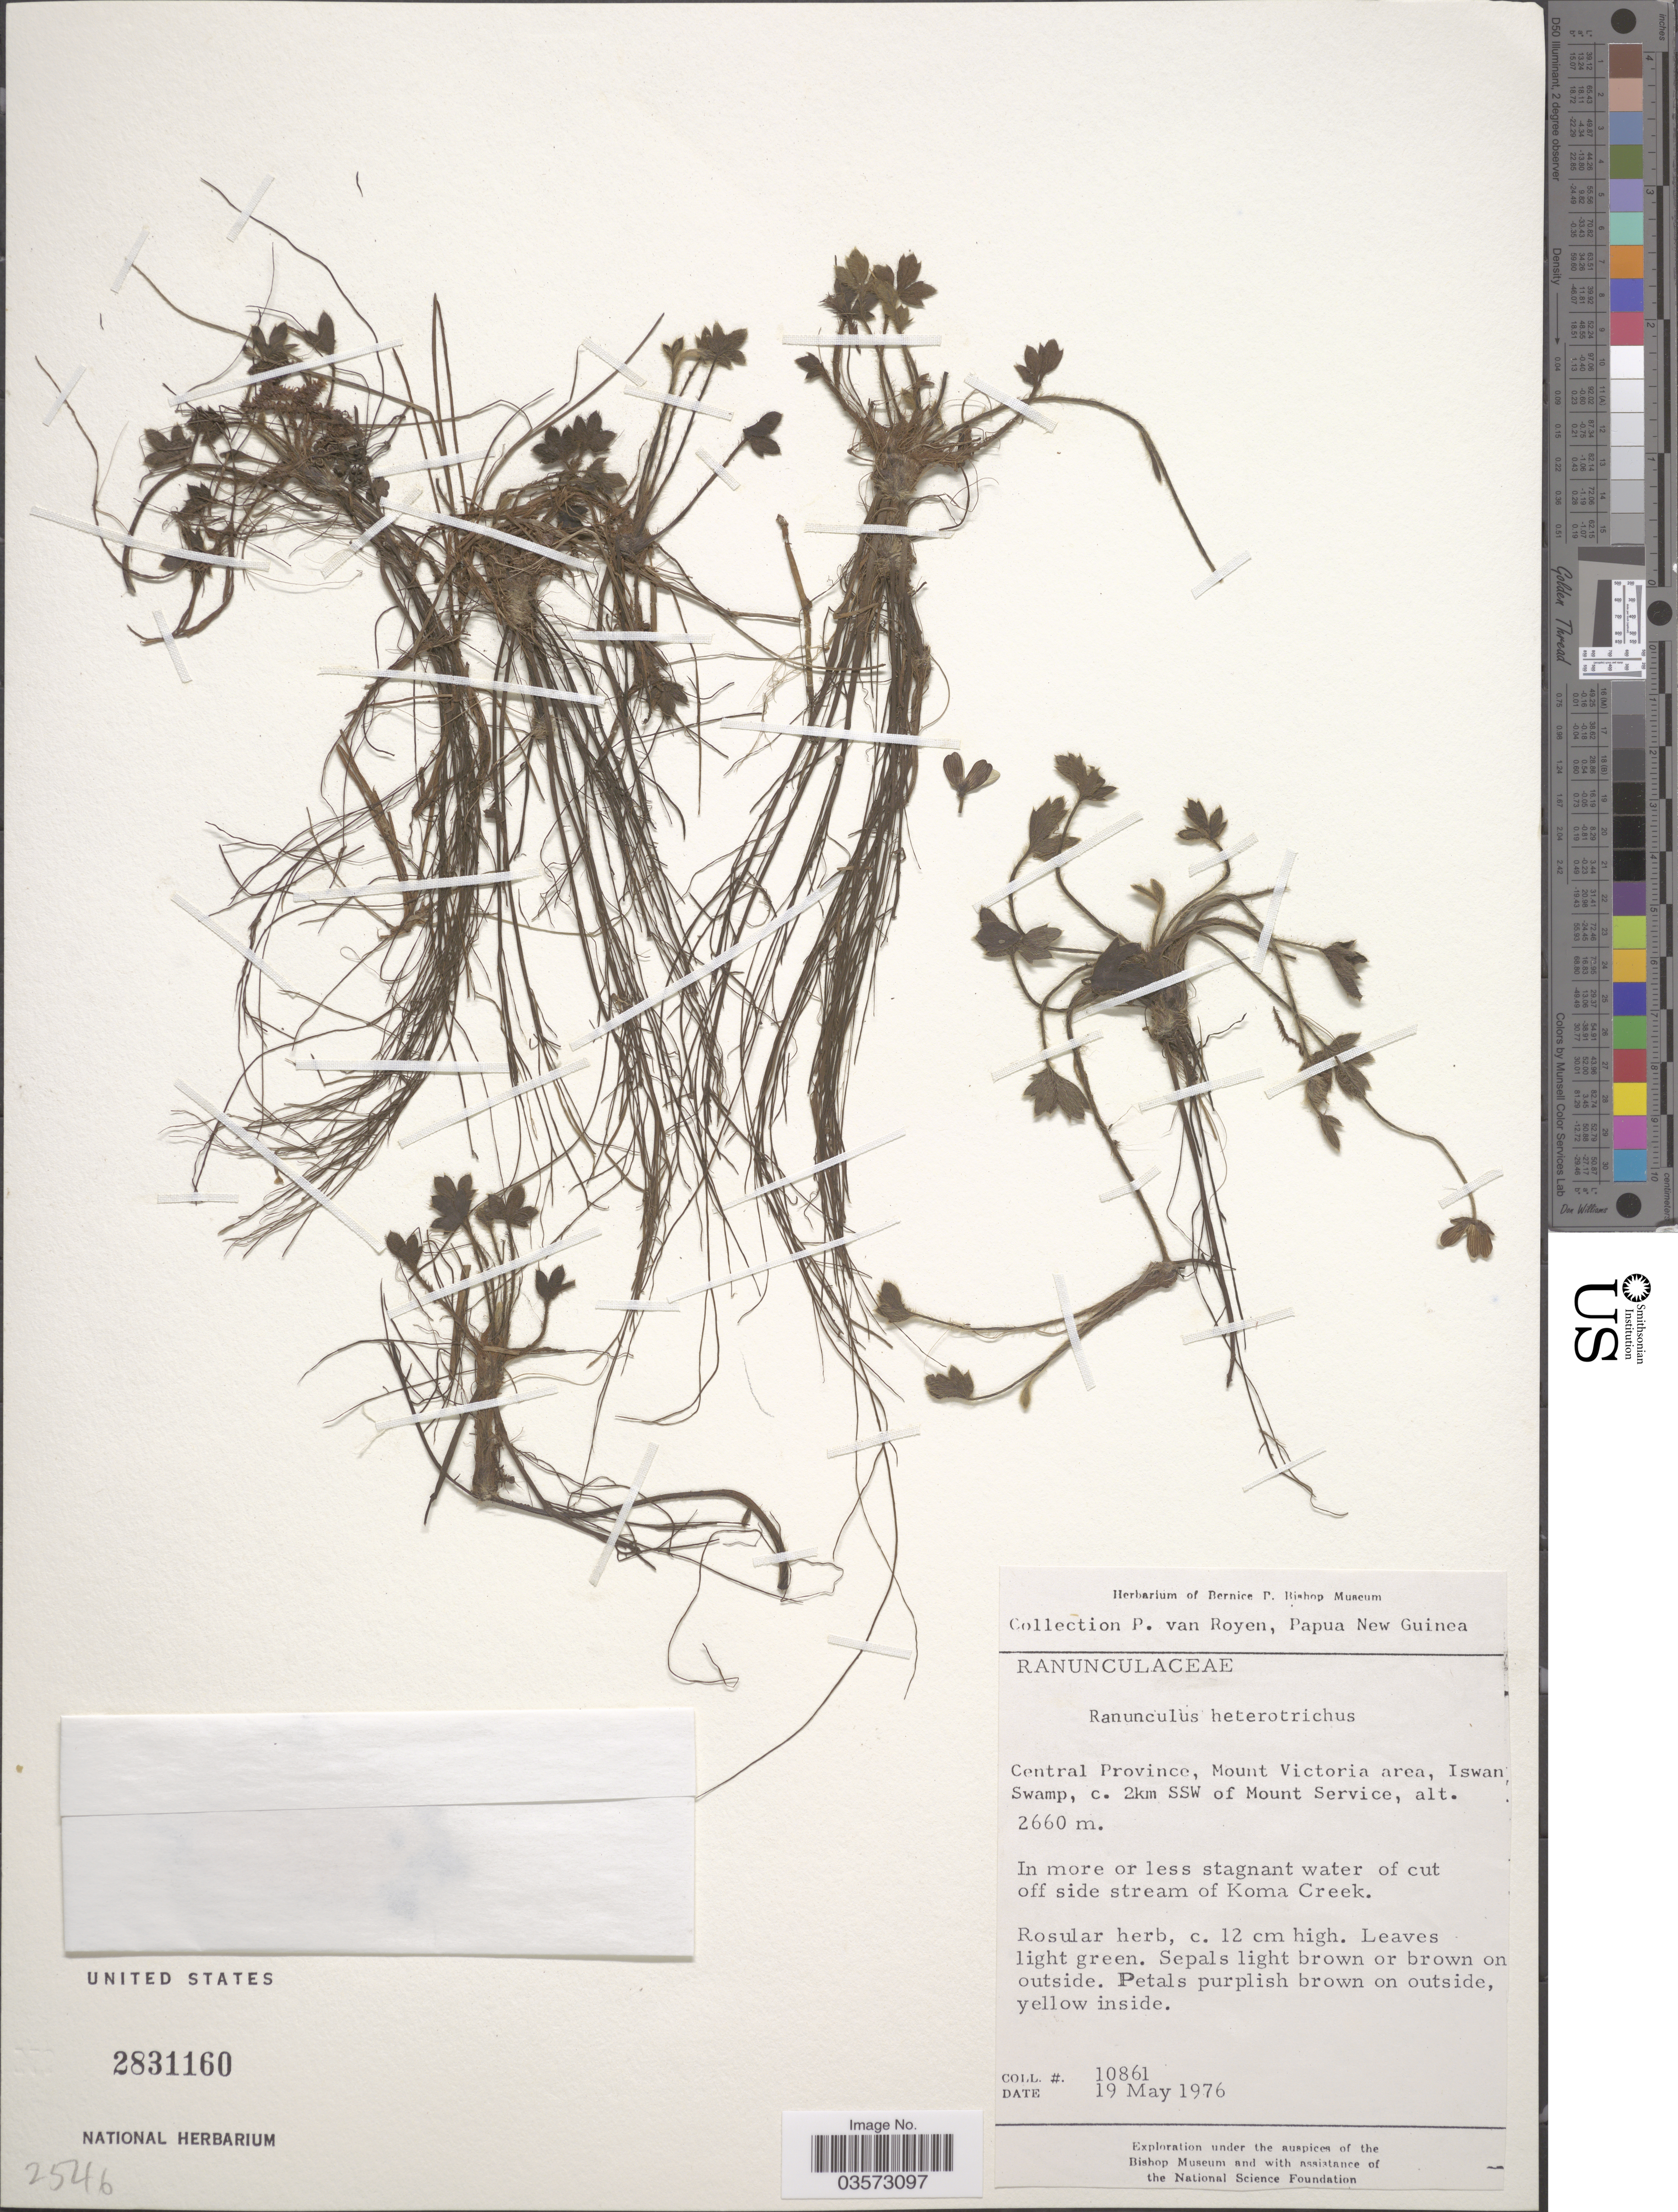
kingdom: Plantae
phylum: Tracheophyta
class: Magnoliopsida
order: Ranunculales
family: Ranunculaceae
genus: Ranunculus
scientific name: Ranunculus heterotrichus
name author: H. Eichler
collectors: P. van Royen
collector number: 10861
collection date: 1976-05-19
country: Papua New Guinea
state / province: Central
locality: Central Province, Mount Victoria area, Iswan Swamp, c. 2km SSW of Mount Service. In more or less stagnant water of cut off side stream of Koma Creek.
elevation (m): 2660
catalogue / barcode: US 2831160